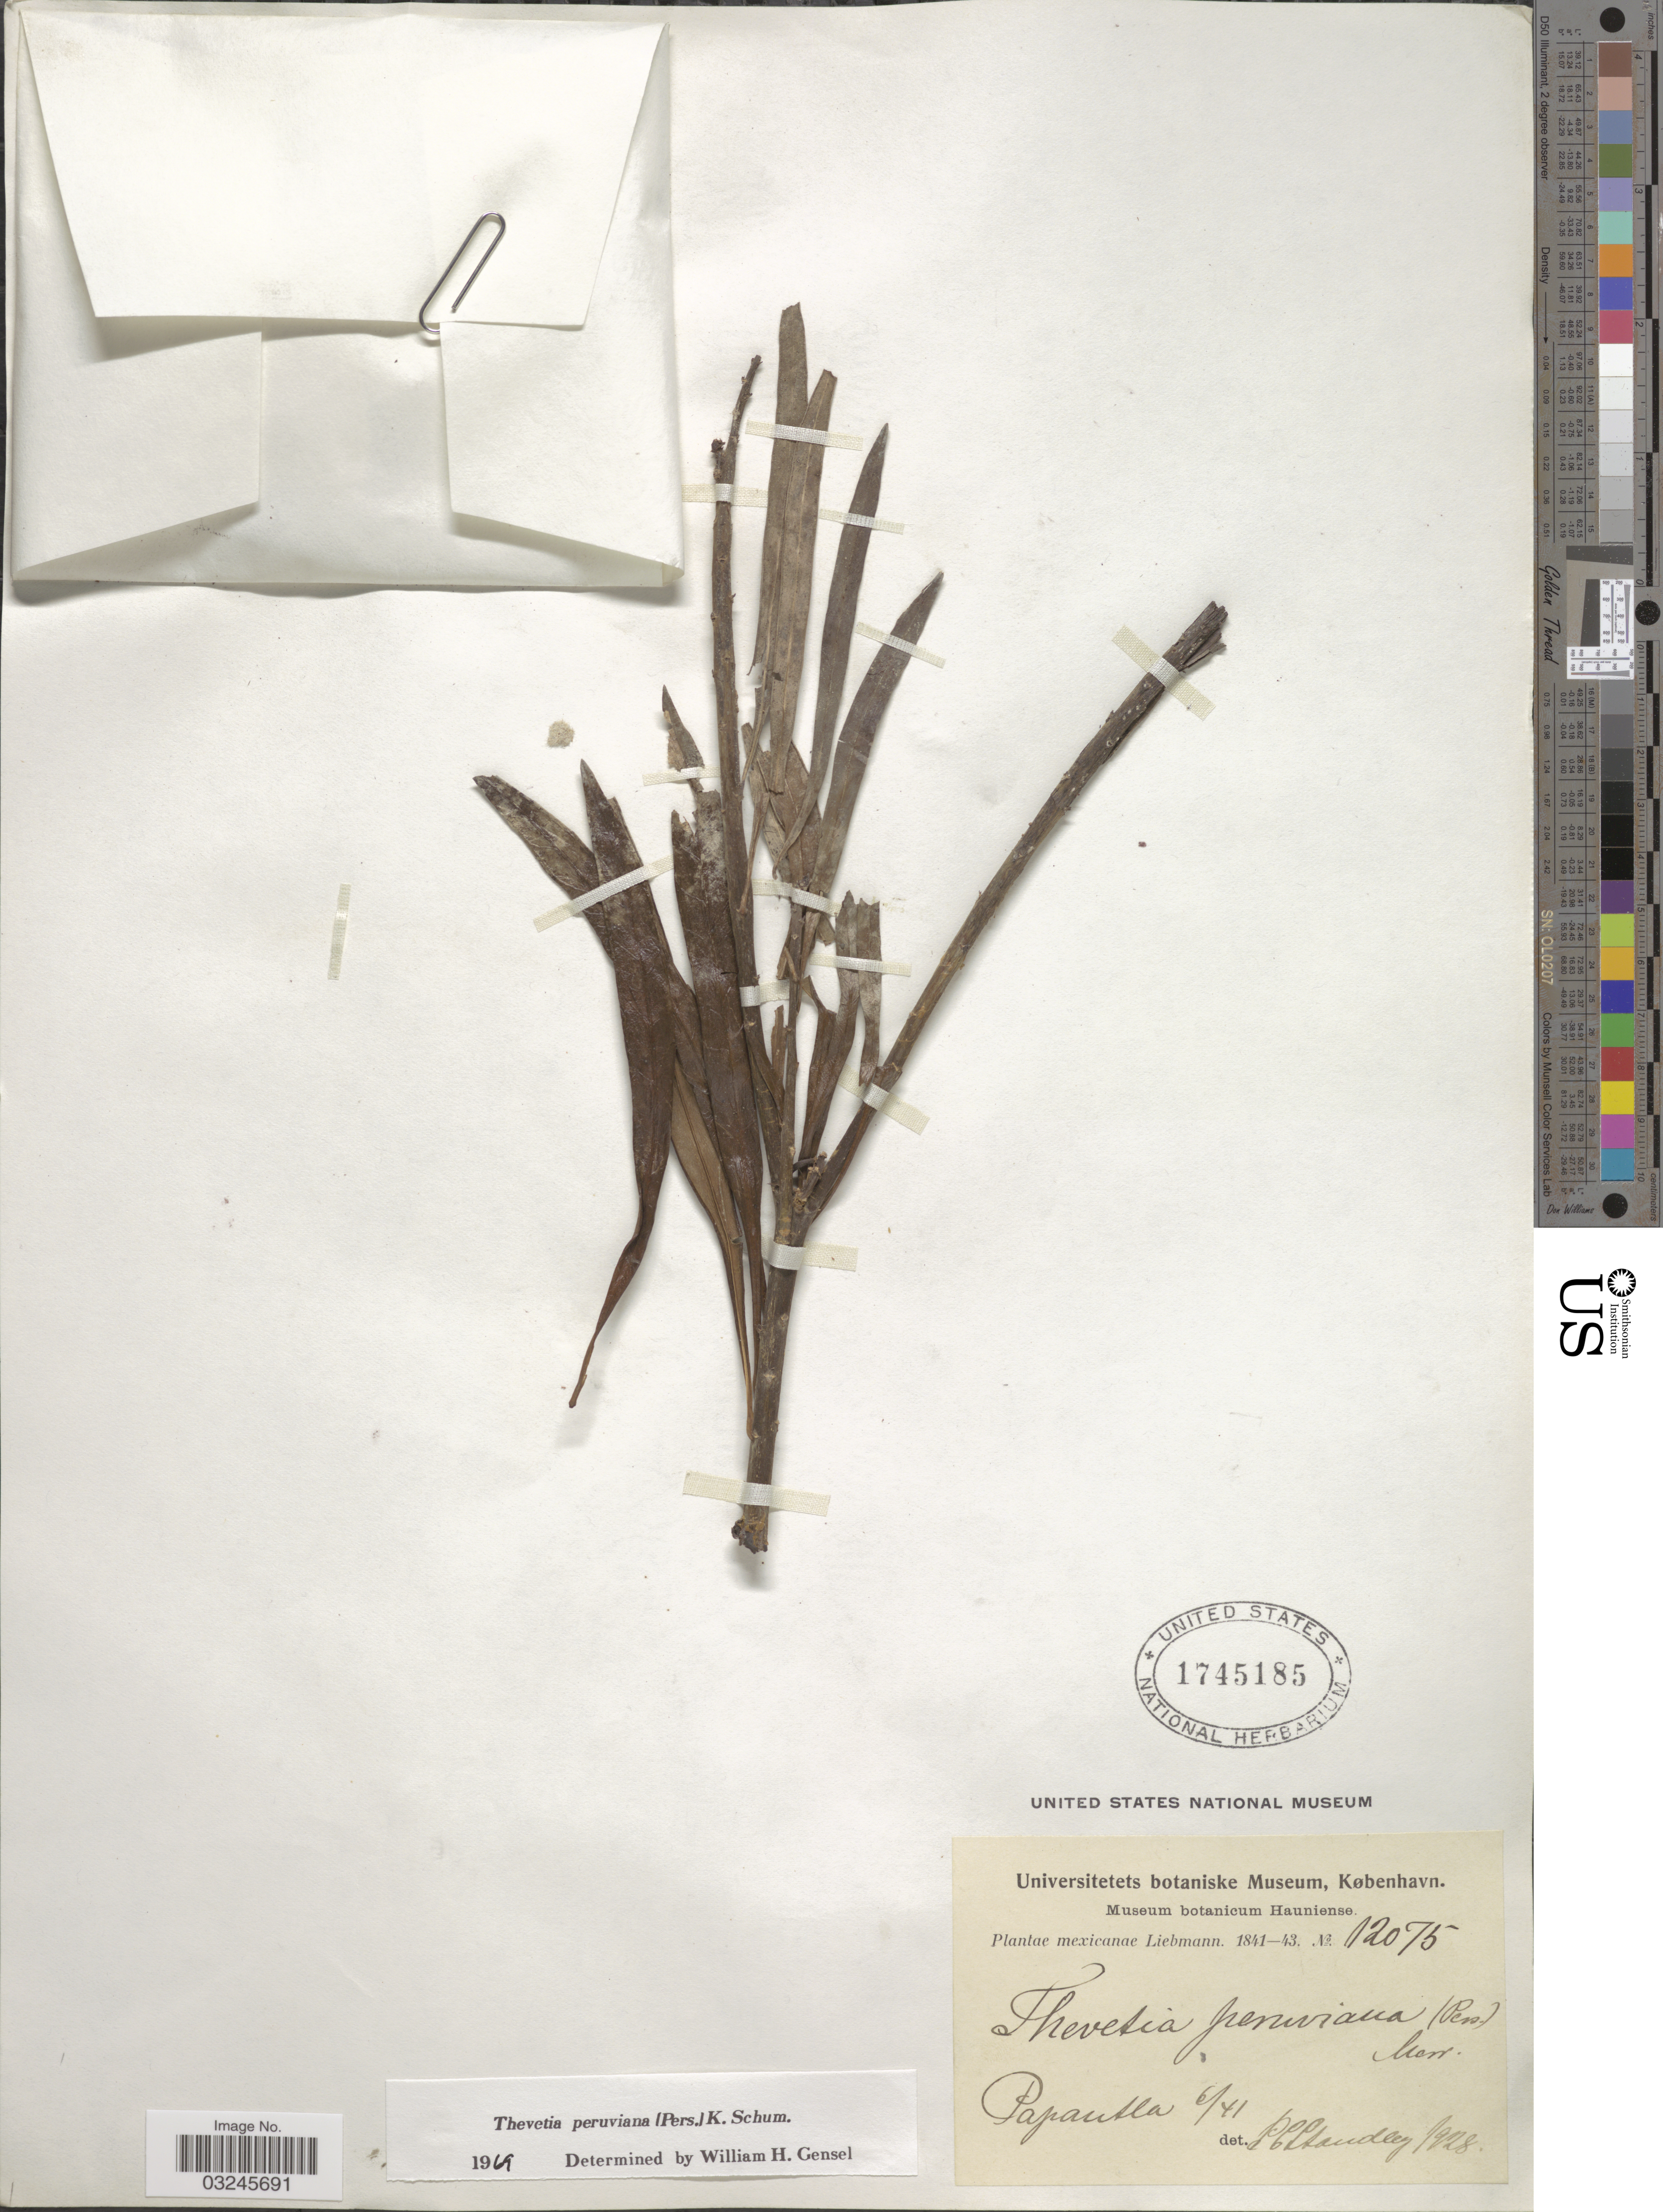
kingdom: Plantae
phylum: Tracheophyta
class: Magnoliopsida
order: Gentianales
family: Apocynaceae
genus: Thevetia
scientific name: Thevetia peruviana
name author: (Pers.) K. Schum.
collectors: Liebmann, --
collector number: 12075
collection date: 1841-06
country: Mexico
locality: Papautla.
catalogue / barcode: US 1745185